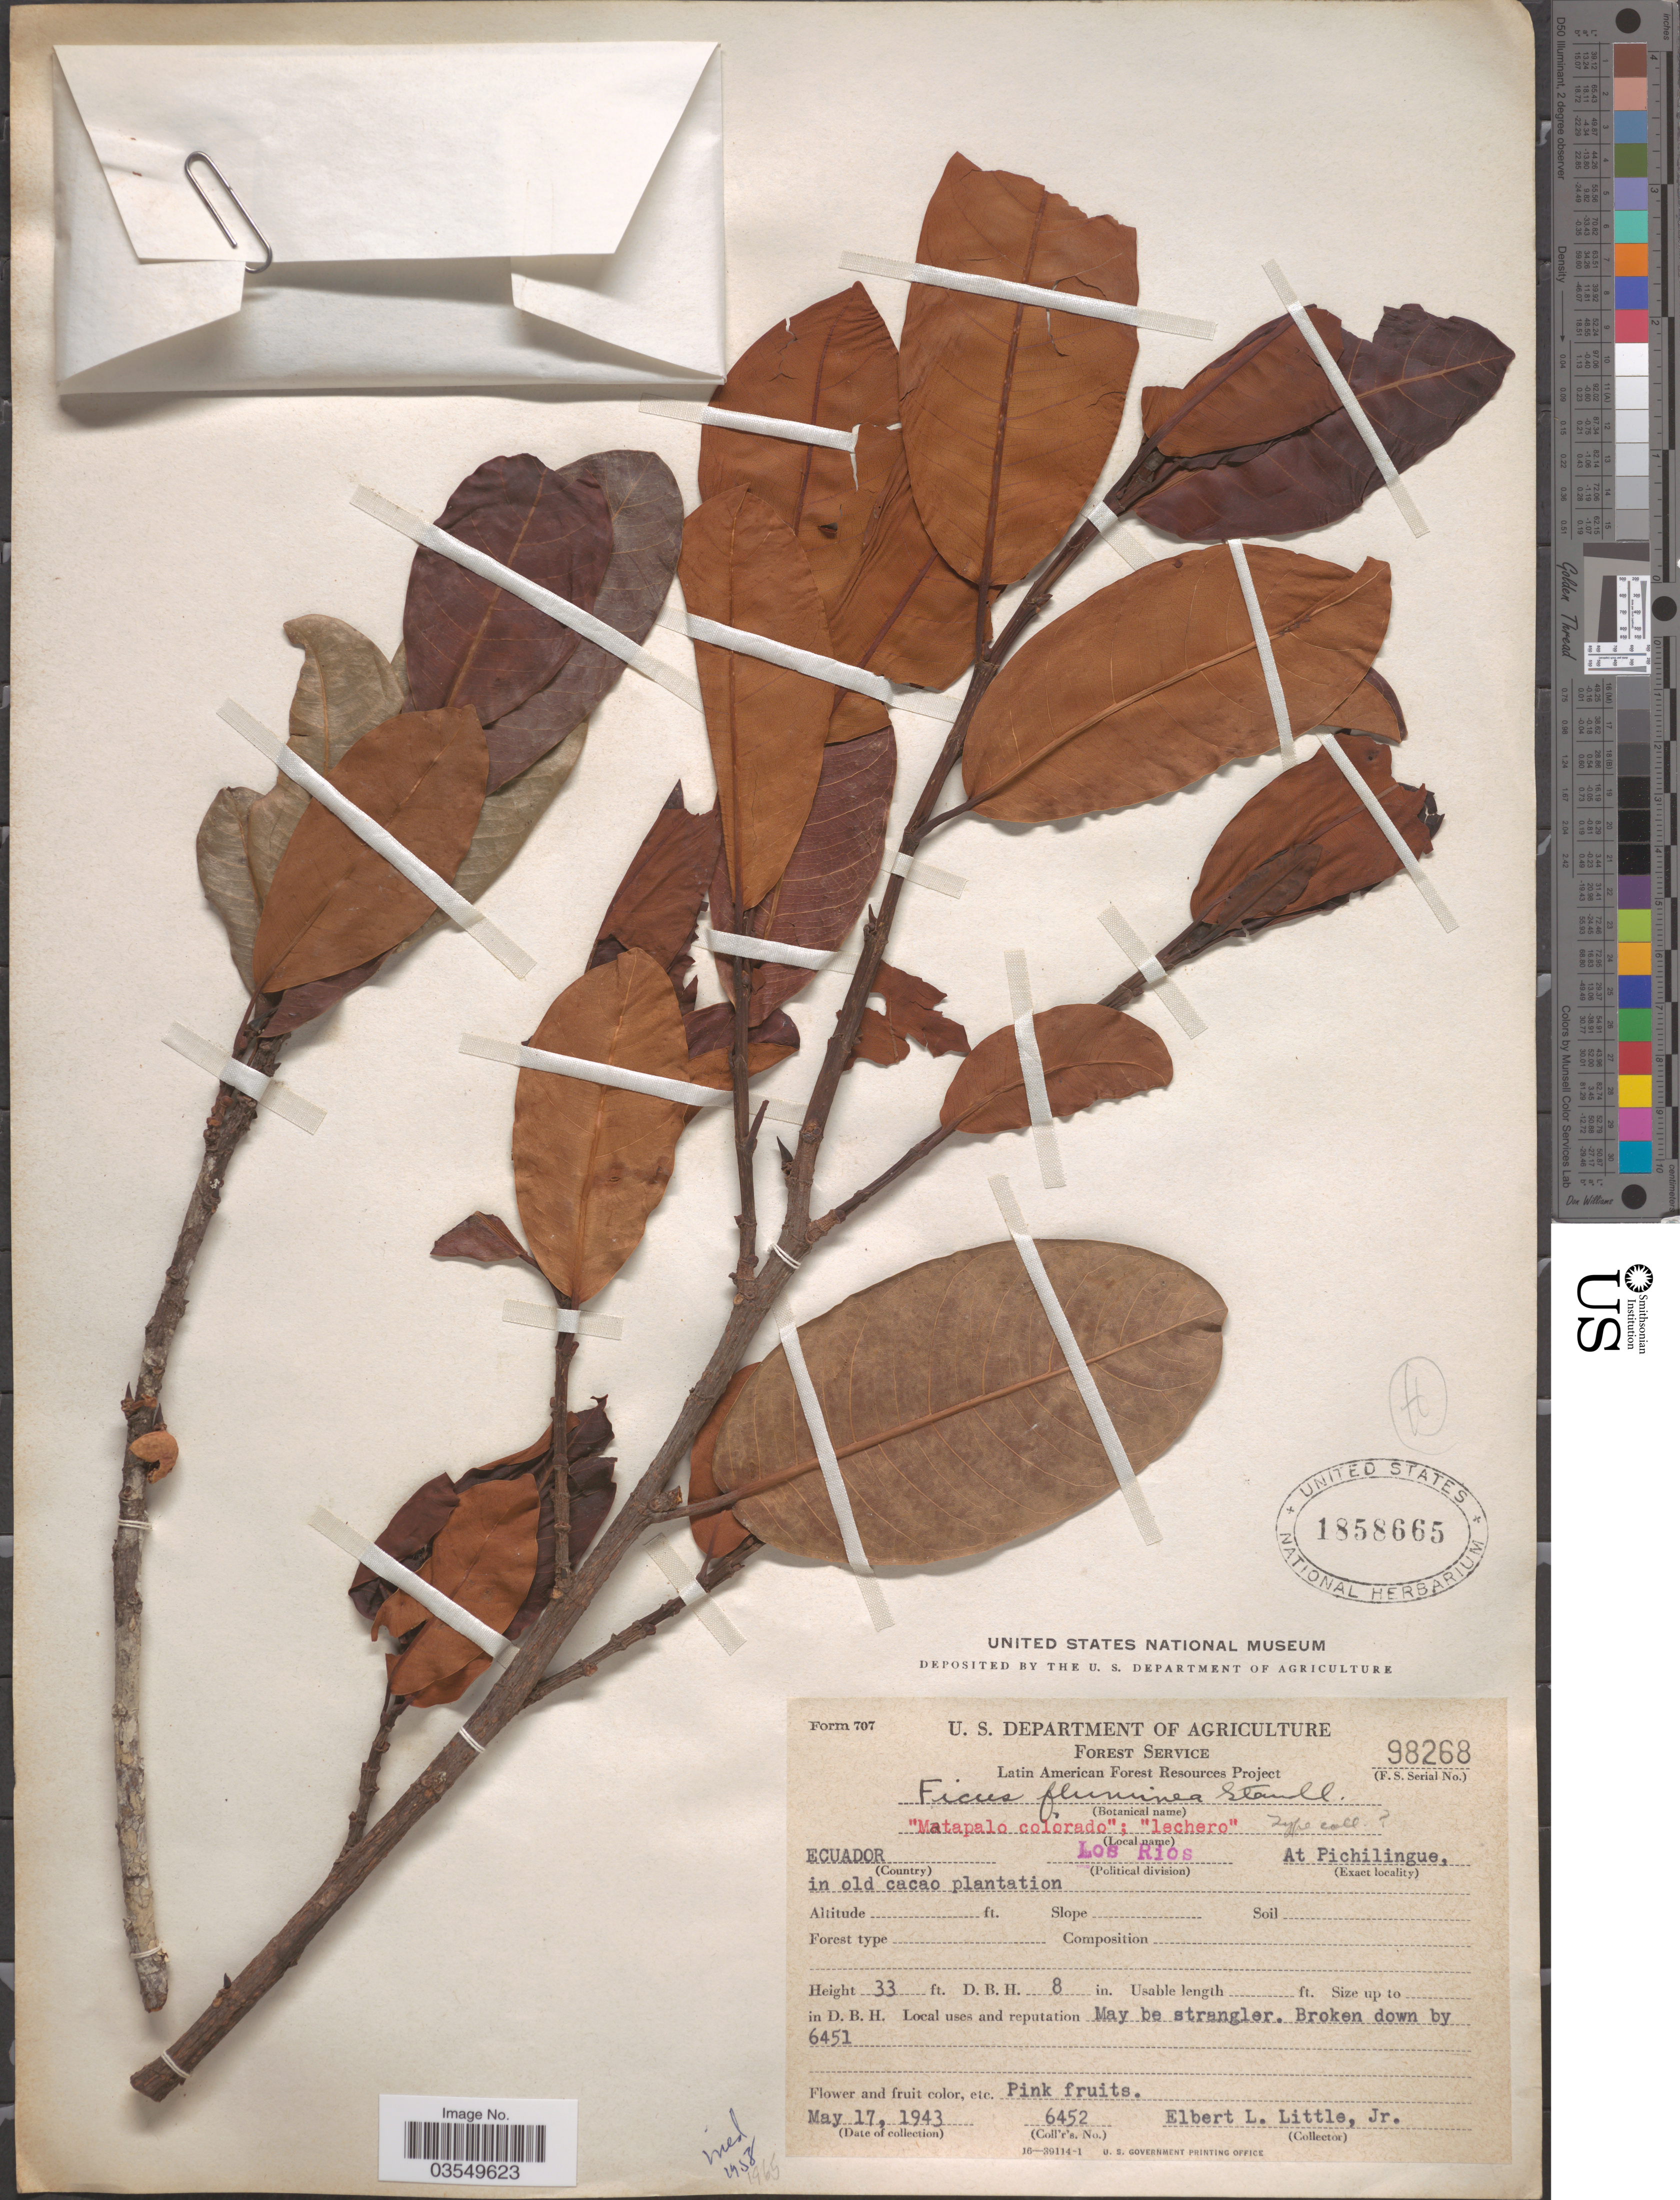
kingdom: Plantae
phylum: Tracheophyta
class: Magnoliopsida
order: Rosales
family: Moraceae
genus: Ficus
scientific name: Ficus sp.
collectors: E. L. Little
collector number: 6452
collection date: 1943-05-17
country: Ecuador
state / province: Los Ríos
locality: At Pichilingue.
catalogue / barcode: US 1858665